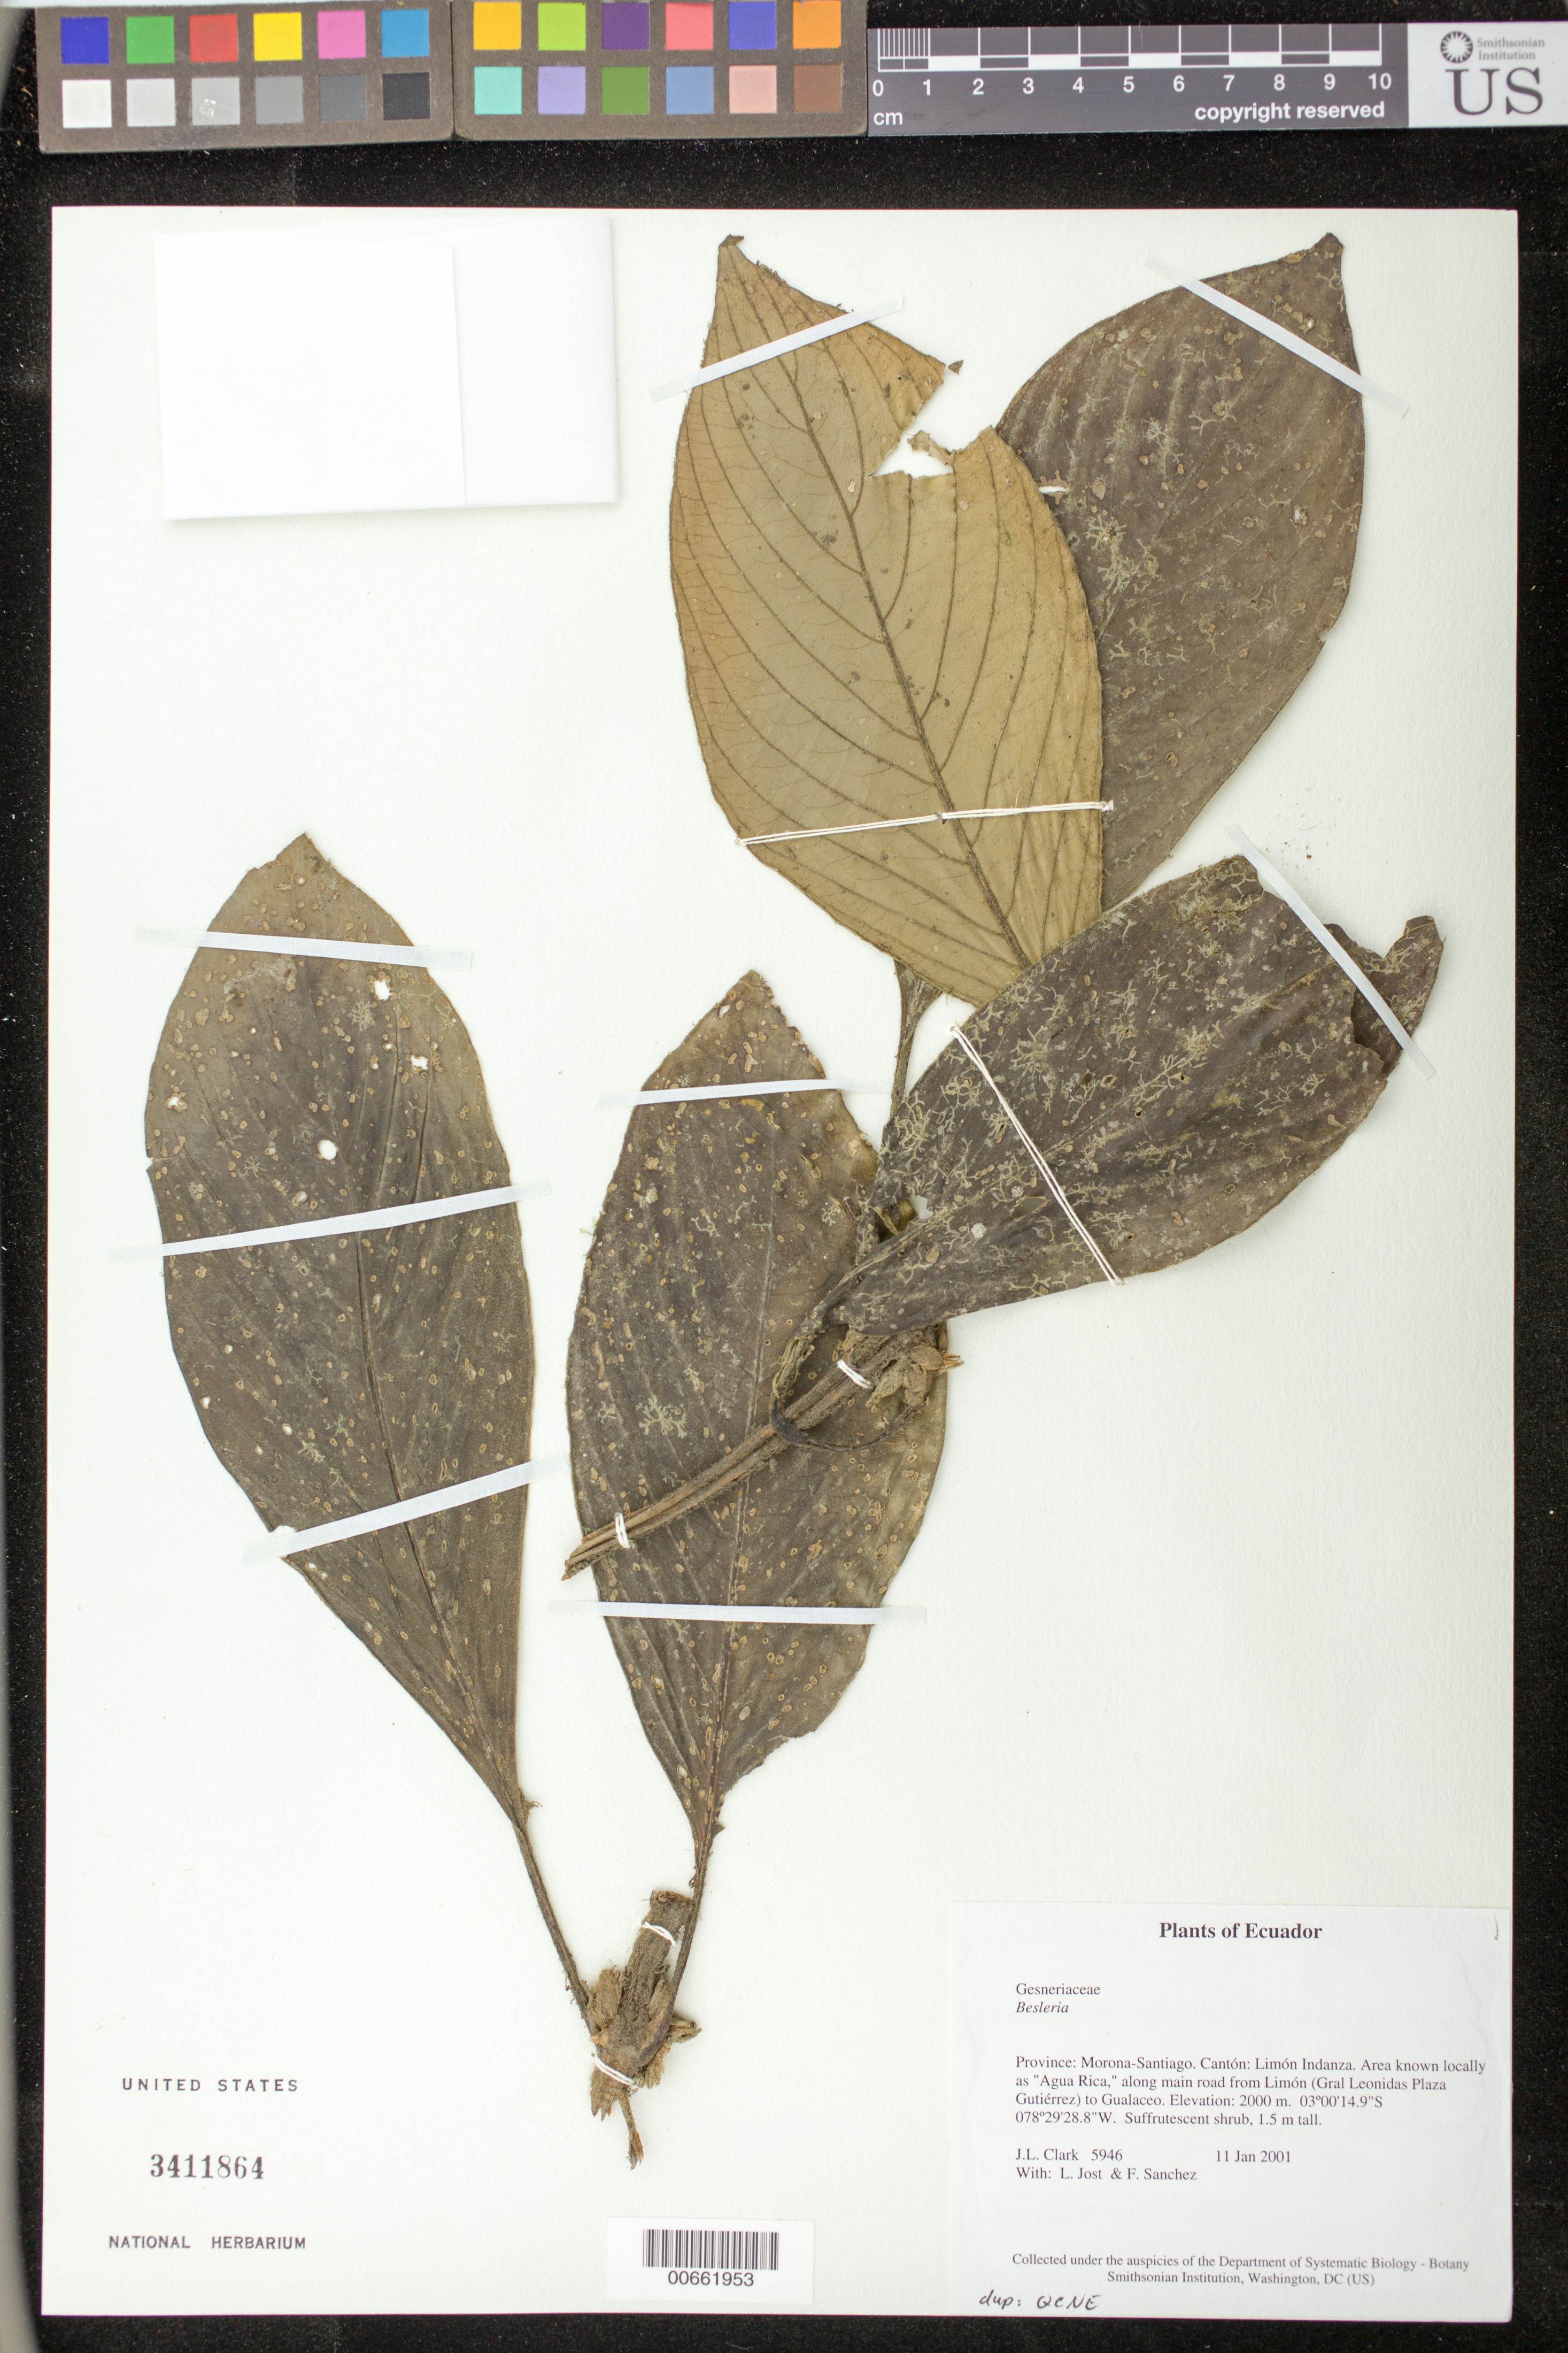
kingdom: Plantae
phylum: Tracheophyta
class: Magnoliopsida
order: Lamiales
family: Gesneriaceae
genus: Besleria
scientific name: Besleria sp.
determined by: Skog, Laurence E.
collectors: J. L. Clark, L. Jost & F. Sanchez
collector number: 5946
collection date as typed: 11 Jan 2001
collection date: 2001-01-11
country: Ecuador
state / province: Morona-Santiago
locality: Cantón: Limón Indanza. Area known locally as "Agua Rica," along main road from Limón (Gral Leonidas Plaza Gutiérrez) to Gualaceo.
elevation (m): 2000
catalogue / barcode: US 3411864